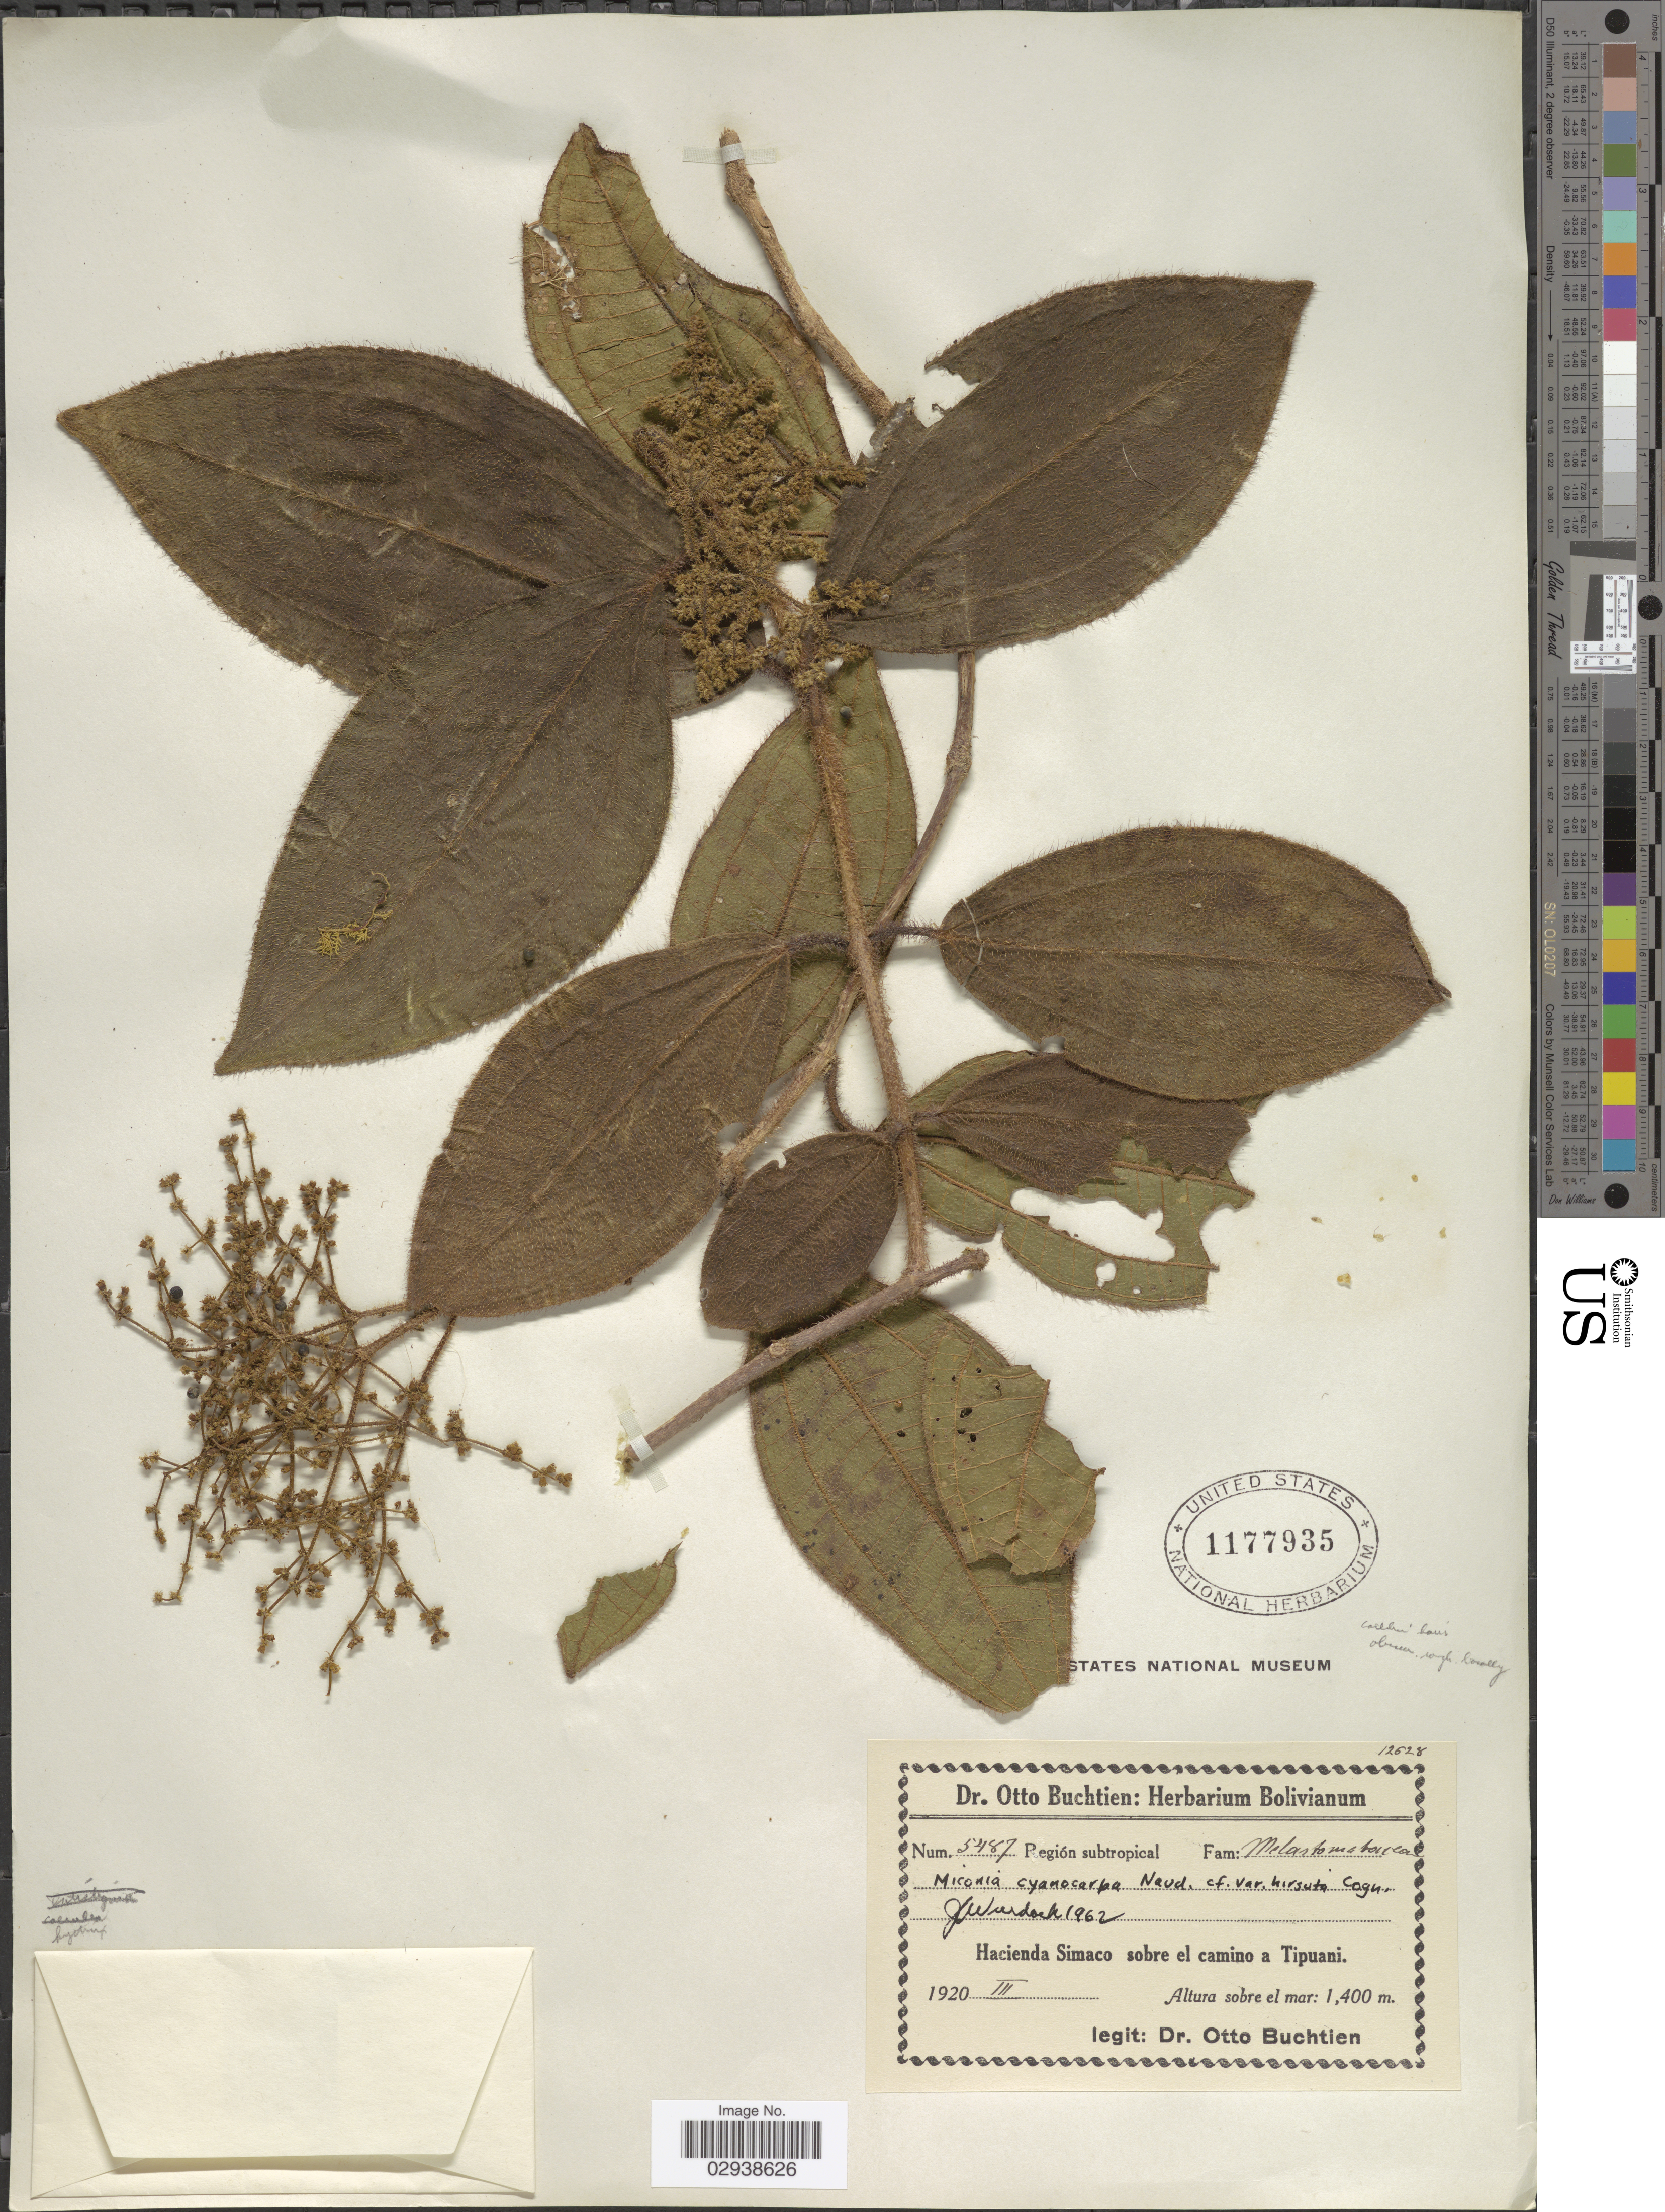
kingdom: Plantae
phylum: Tracheophyta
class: Magnoliopsida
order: Myrtales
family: Melastomataceae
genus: Miconia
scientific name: Miconia cyanocarpa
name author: Naudin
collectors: O. Buchtien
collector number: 5487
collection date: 1920-03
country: Bolivia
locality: Hacienda Simaco sobre el camino a Tipuani.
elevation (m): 1400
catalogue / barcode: US 1177935